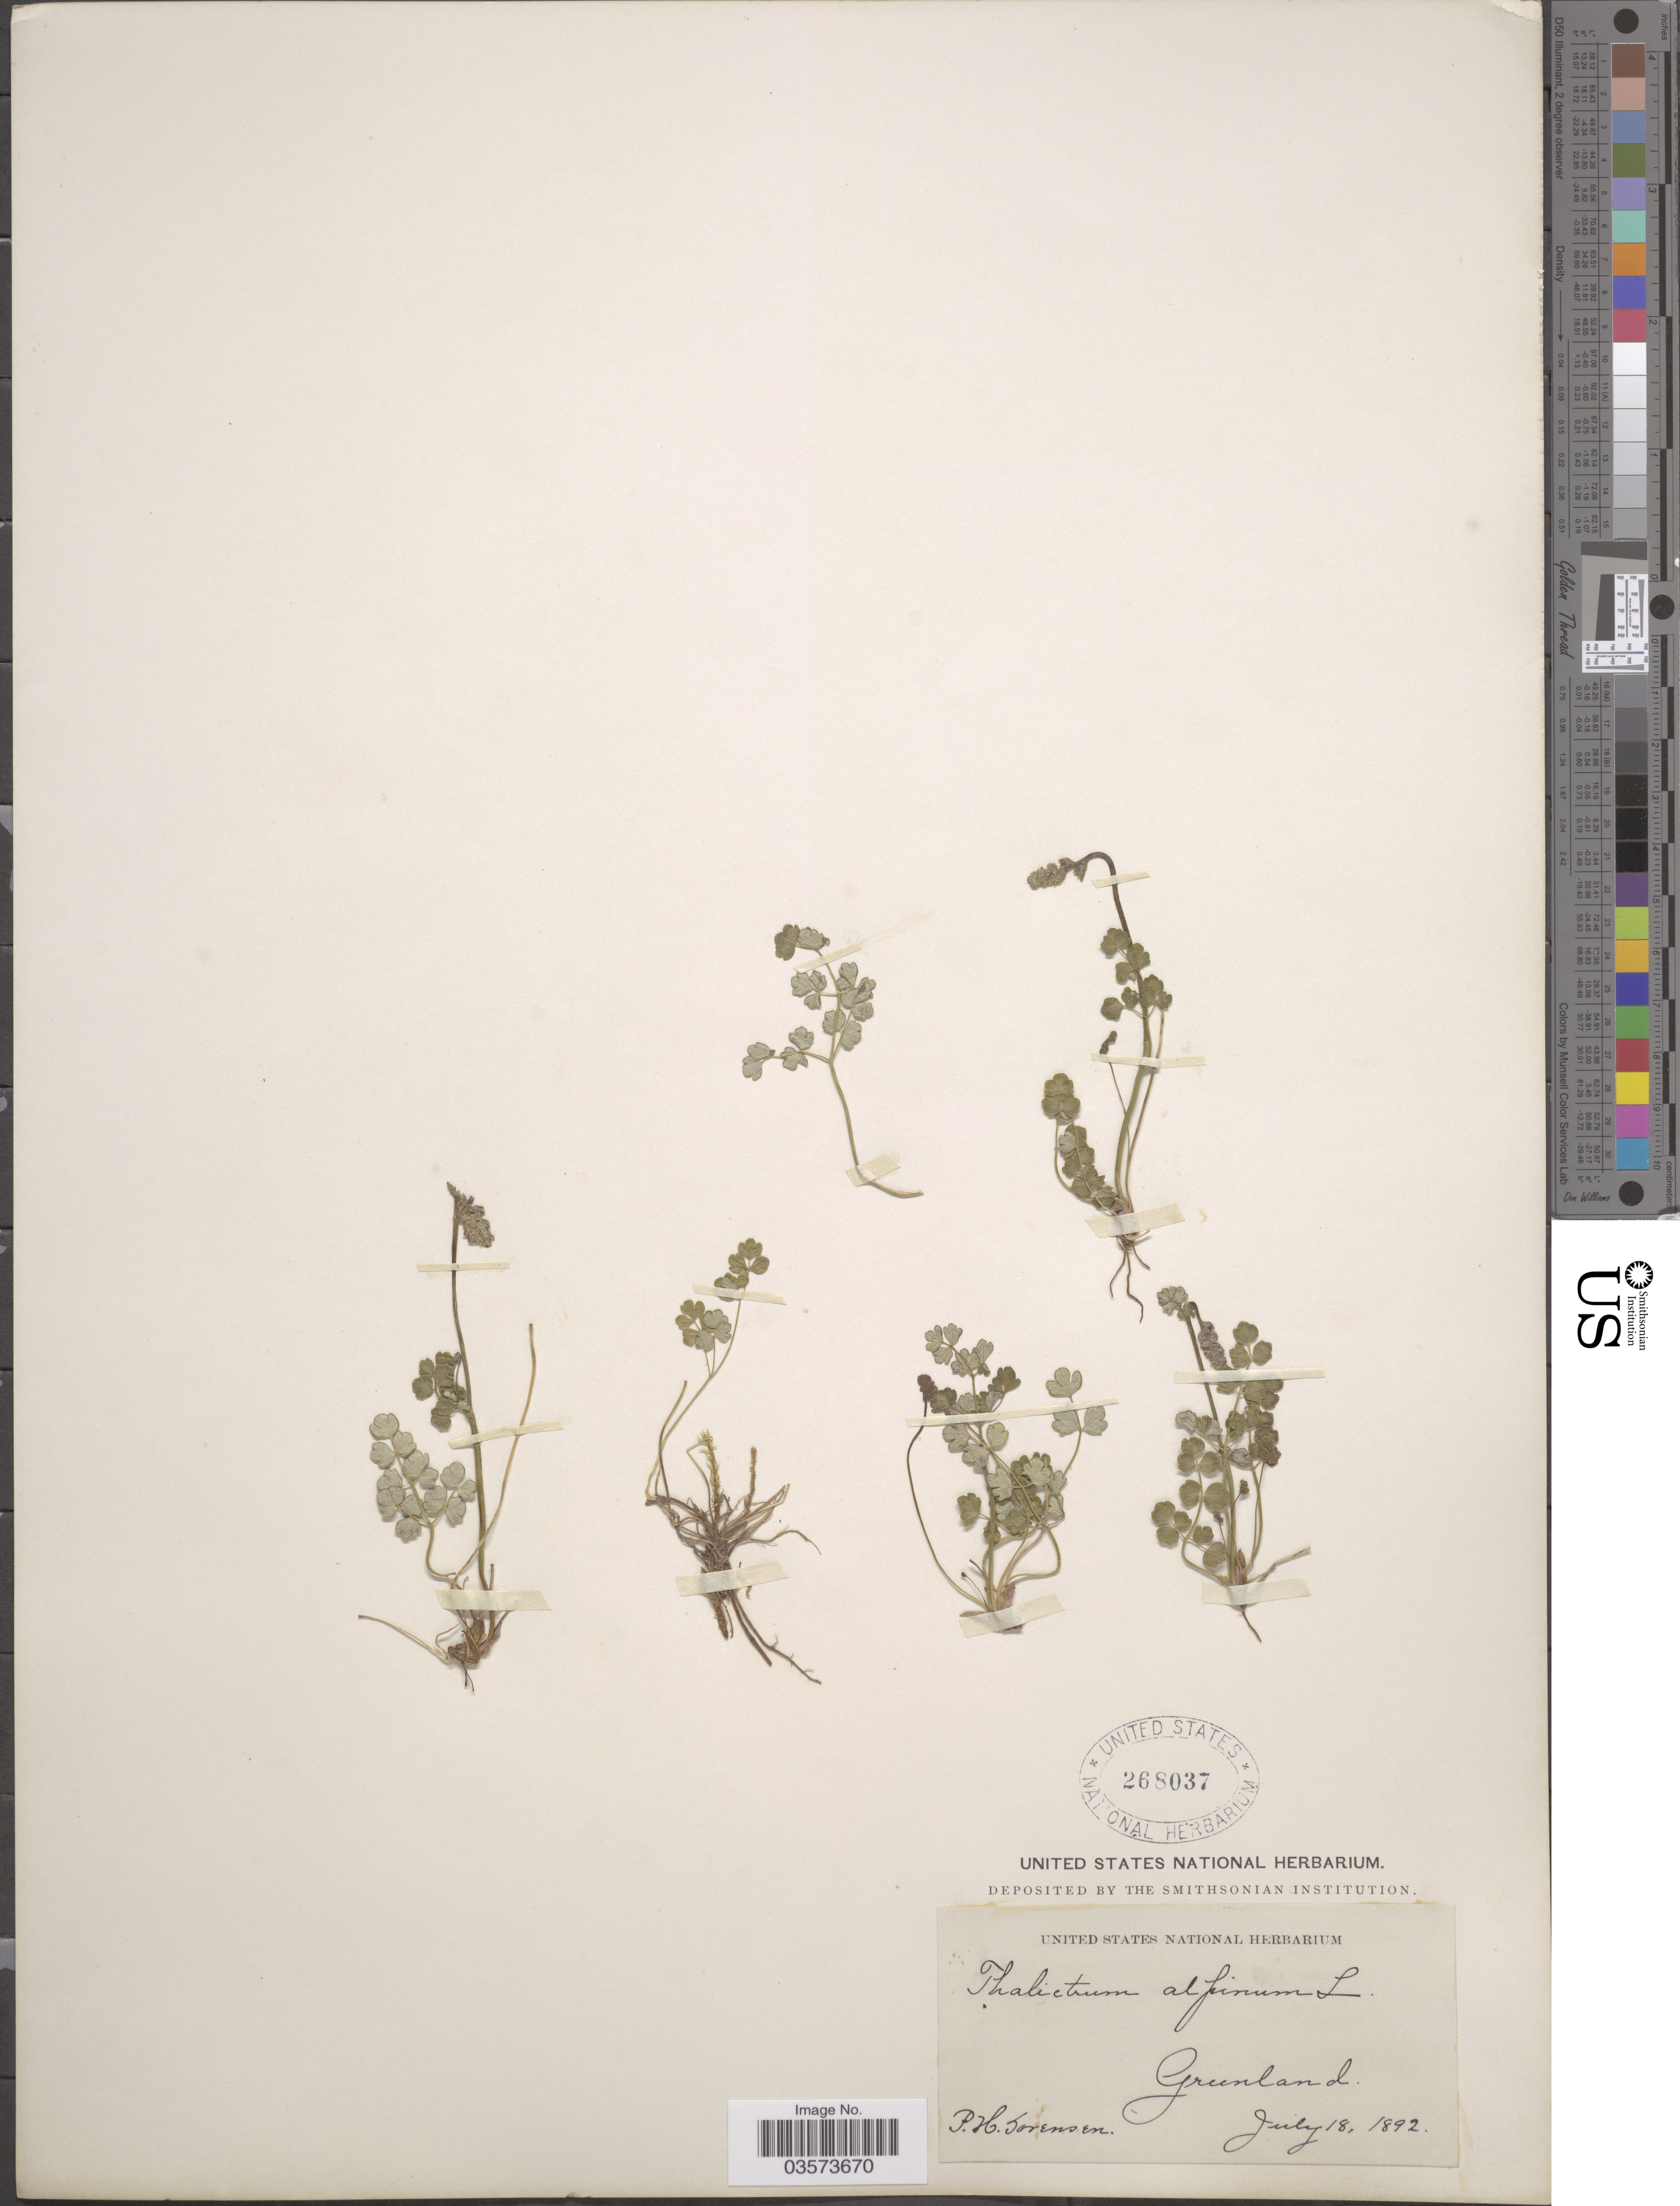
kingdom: Plantae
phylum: Tracheophyta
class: Magnoliopsida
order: Ranunculales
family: Ranunculaceae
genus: Thalictrum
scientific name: Thalictrum alpinum var. typicum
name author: B. Boivin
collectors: P. Sorensen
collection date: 1892-07-18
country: Greenland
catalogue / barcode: US 268037